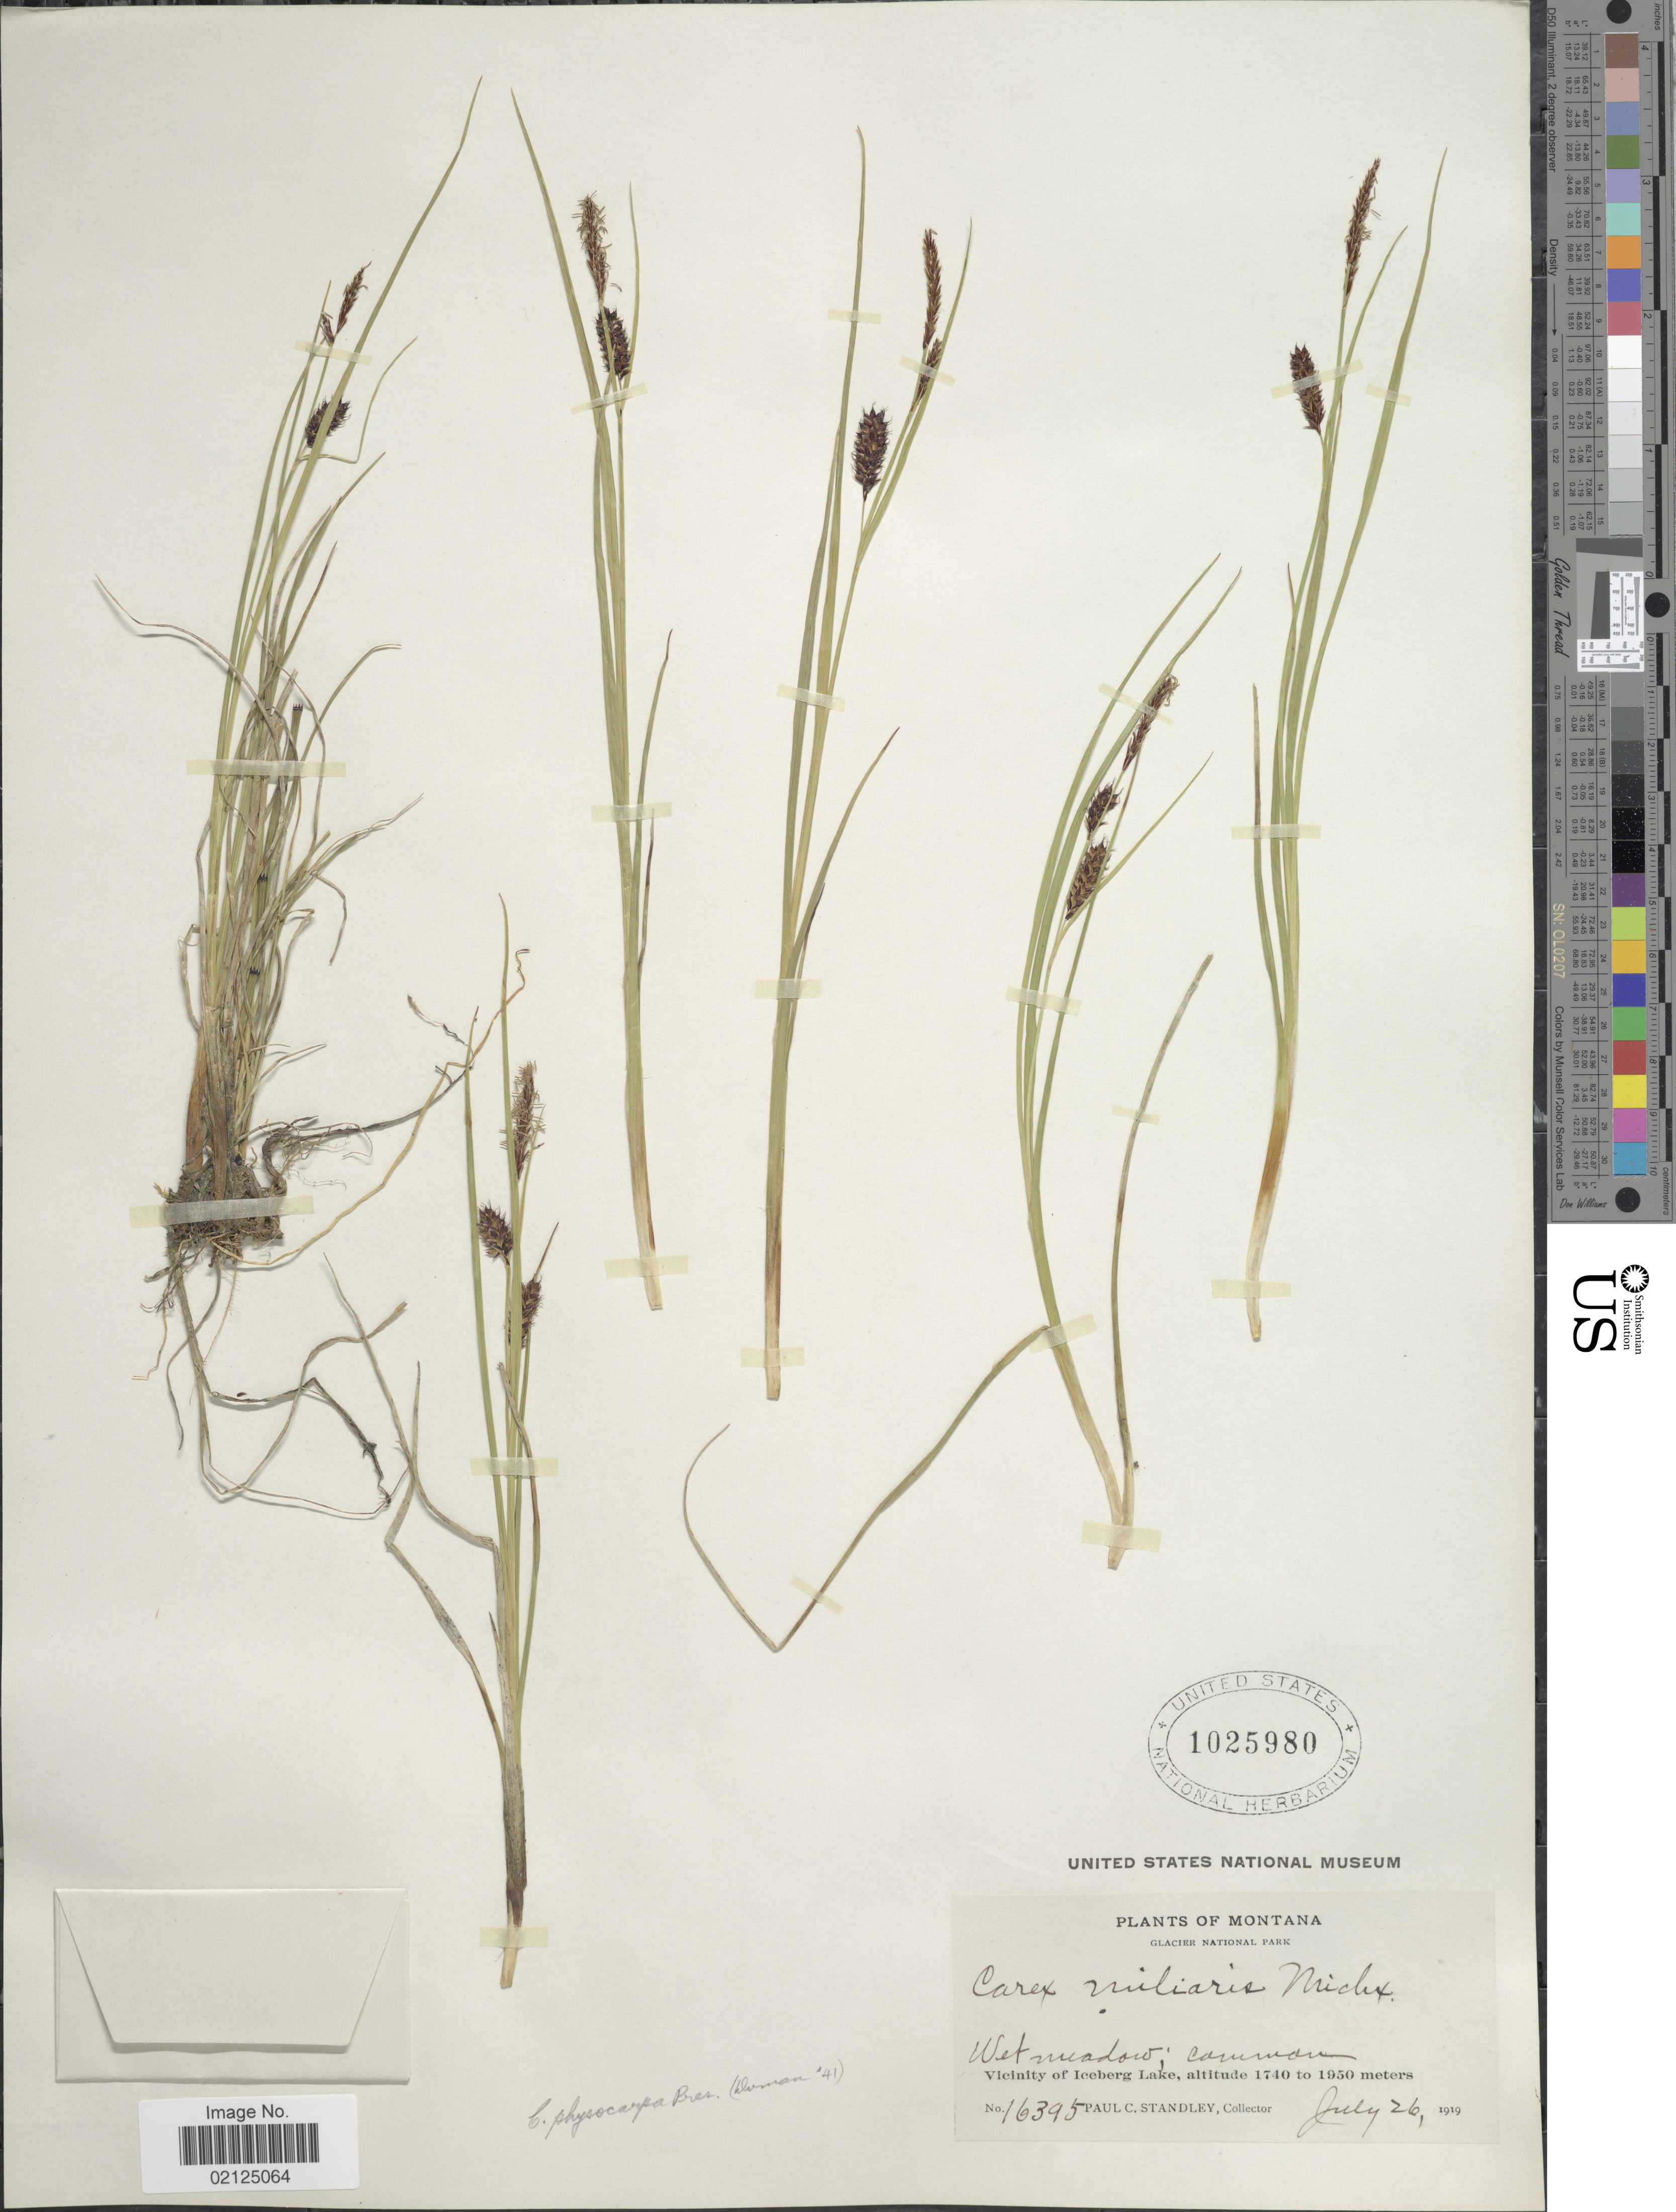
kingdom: Plantae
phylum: Tracheophyta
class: Liliopsida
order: Poales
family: Cyperaceae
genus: Carex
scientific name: Carex miliaris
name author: Michx.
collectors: P. C. Standley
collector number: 16395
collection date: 1919-07-26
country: United States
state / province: Montana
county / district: Glacier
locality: Glacier National Park, Wet meadow; common, Vicinity of Iceberg Lake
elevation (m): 1740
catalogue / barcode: US 1025980